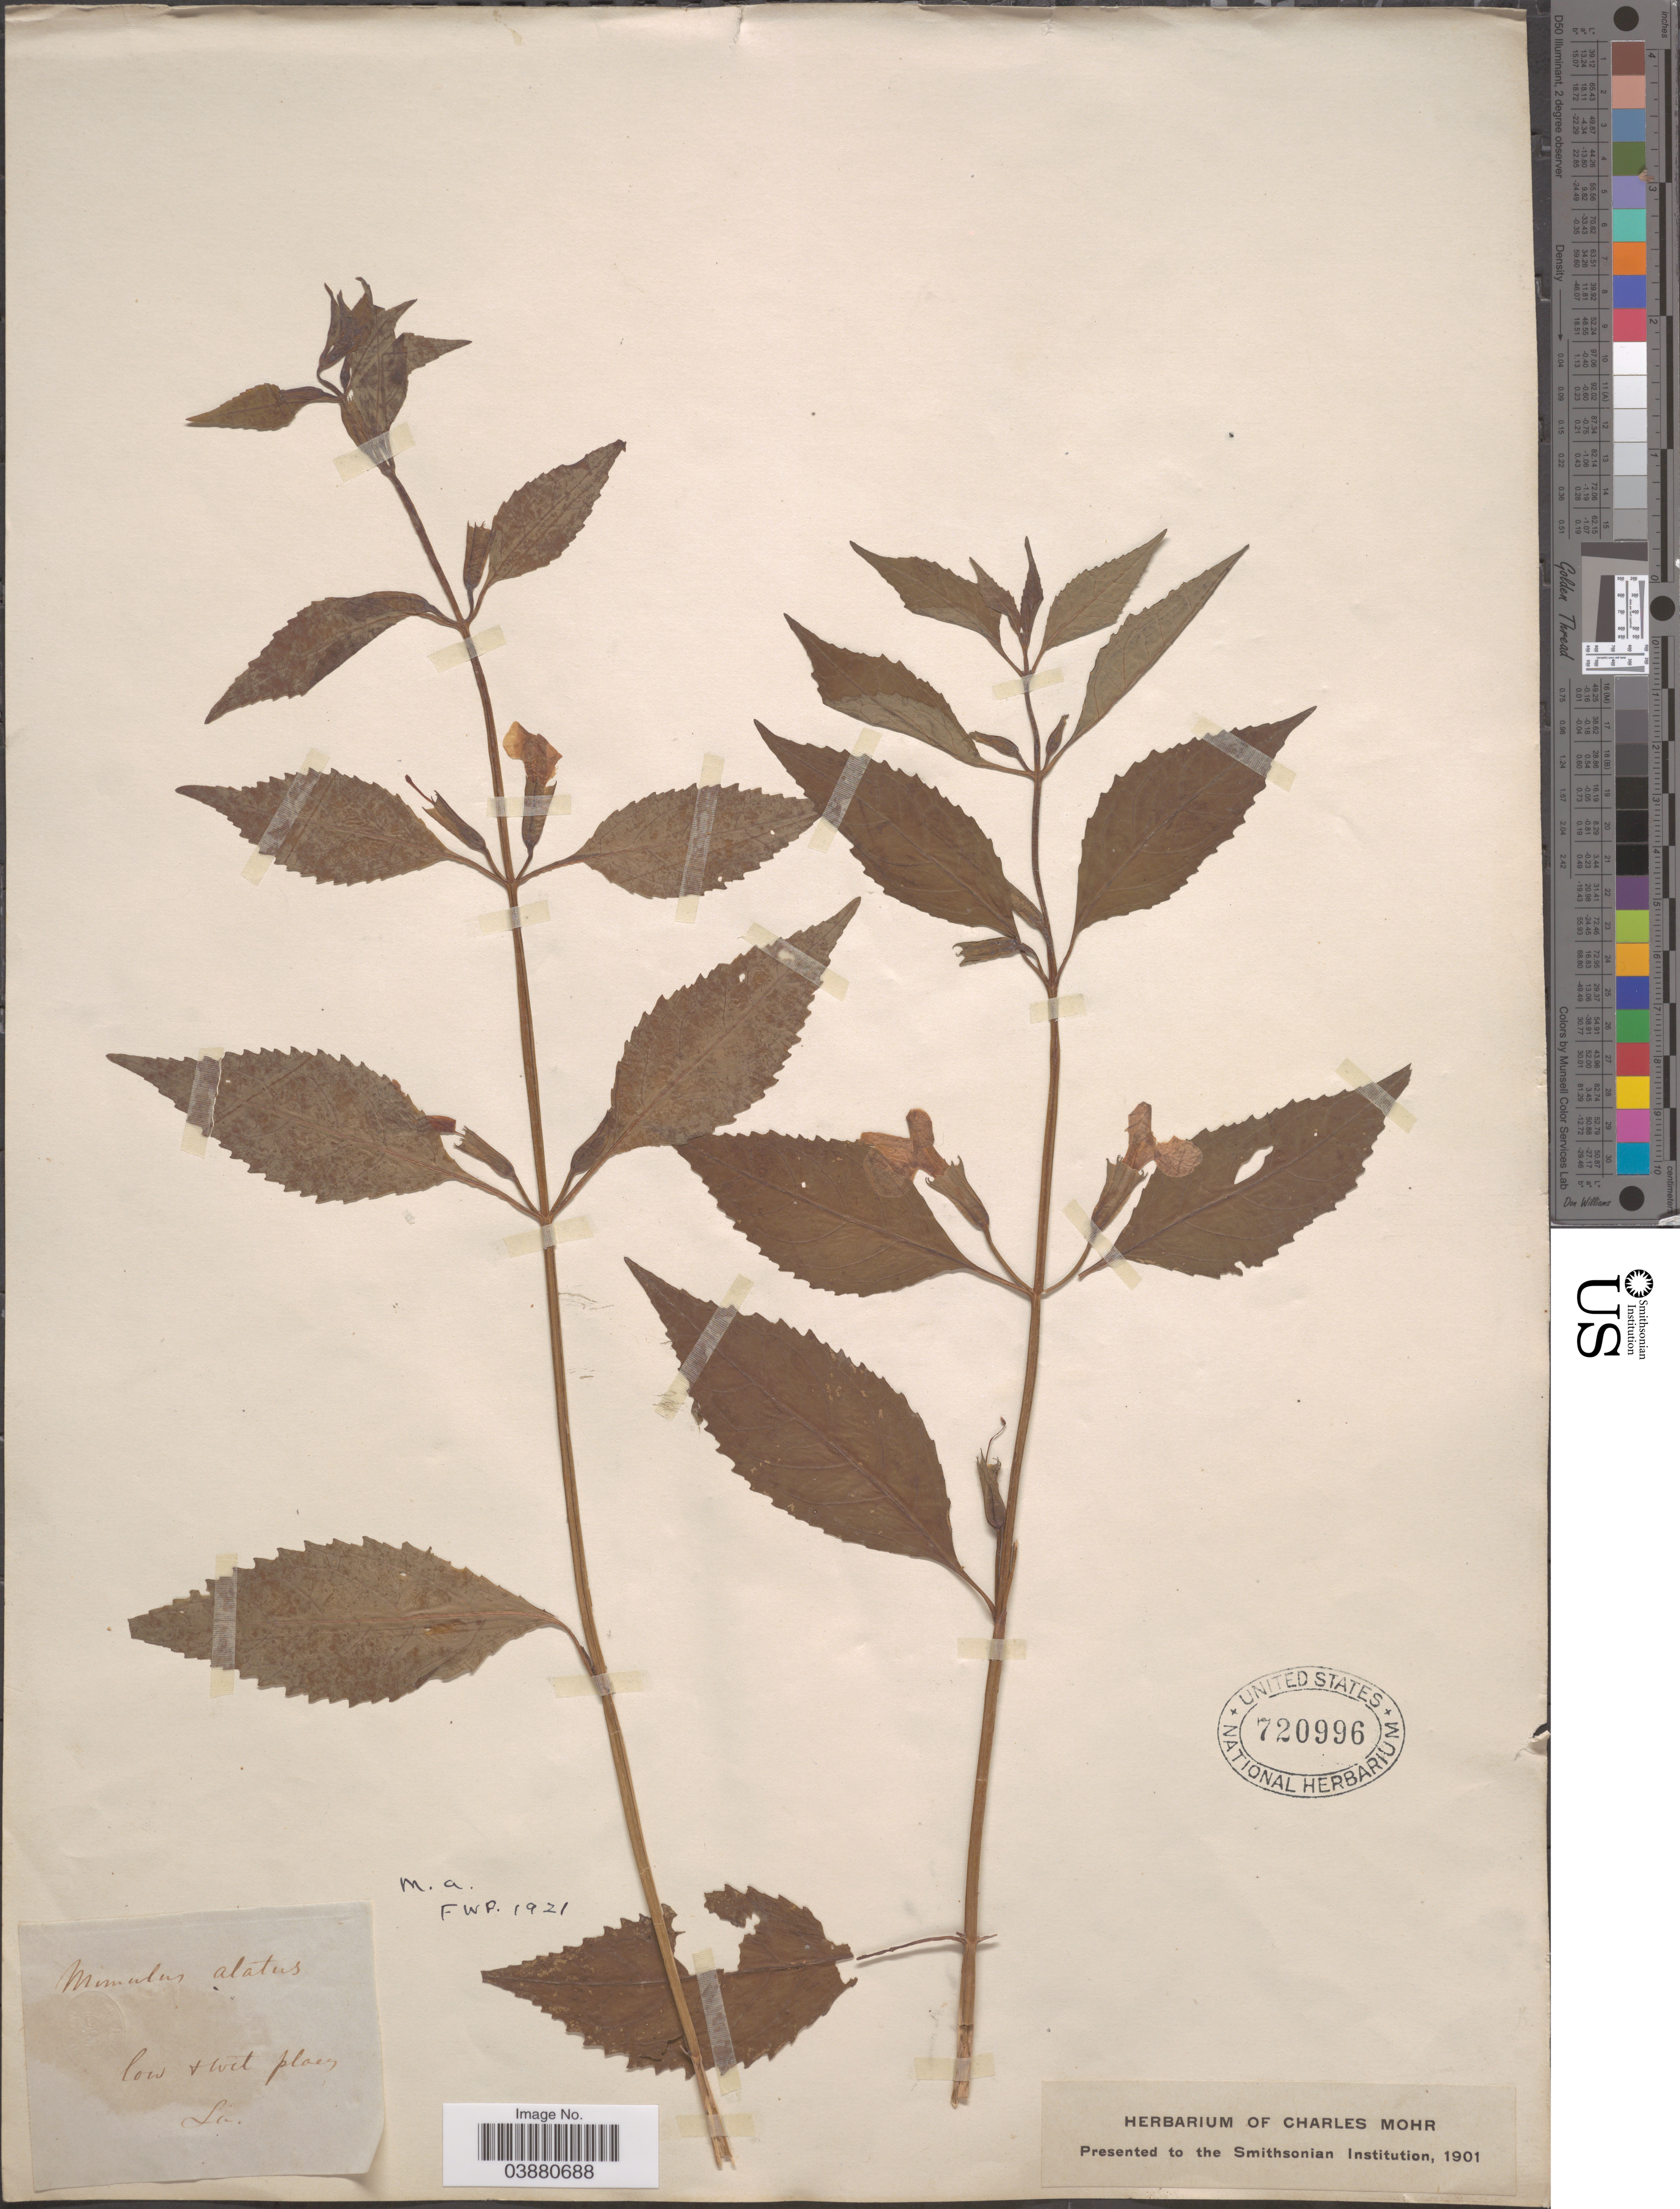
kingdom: Plantae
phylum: Tracheophyta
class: Magnoliopsida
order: Lamiales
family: Phrymaceae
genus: Mimulus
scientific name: Mimulus alatus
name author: Aiton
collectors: ex herb. Charles Mohr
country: United States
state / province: Louisiana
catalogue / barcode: US 720996